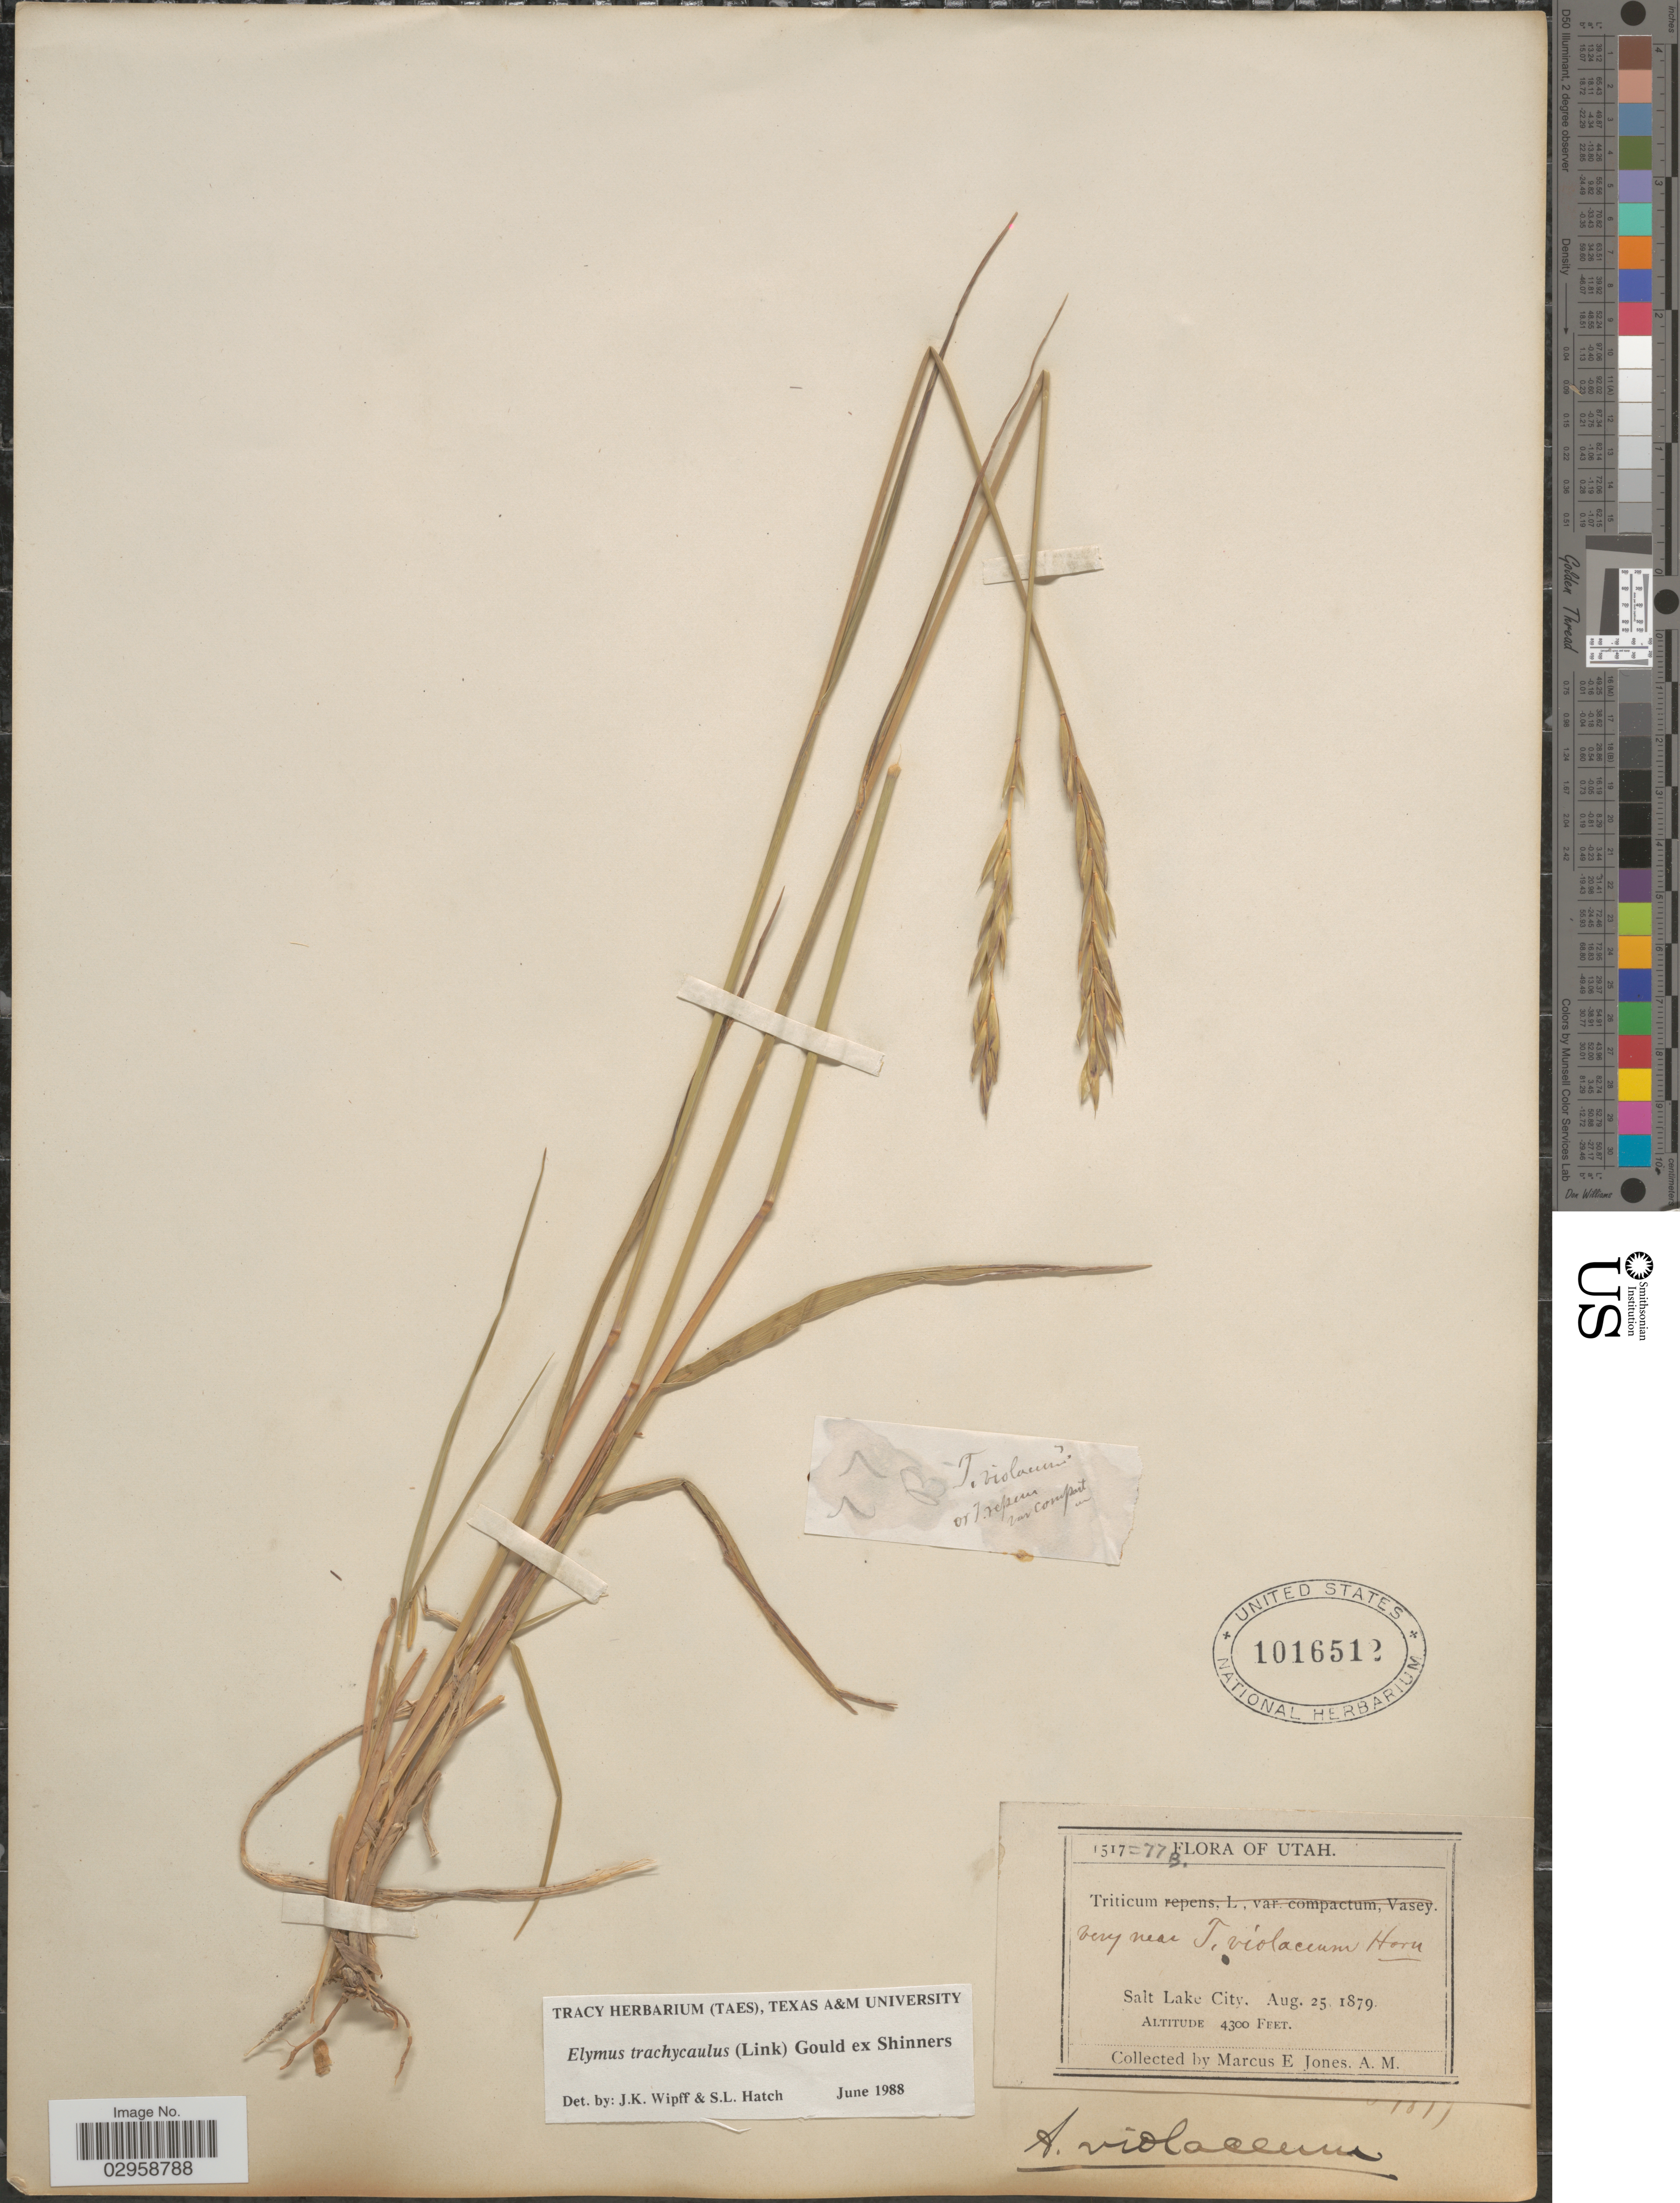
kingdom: Plantae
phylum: Tracheophyta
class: Liliopsida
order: Poales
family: Poaceae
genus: Elymus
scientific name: Elymus trachycaulus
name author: (Link) Gould ex Shinners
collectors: M. E. Jones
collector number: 1517/77B?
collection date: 1879-08-25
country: United States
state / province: Utah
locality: Salt Lake City.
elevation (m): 1311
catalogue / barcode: US 1016512